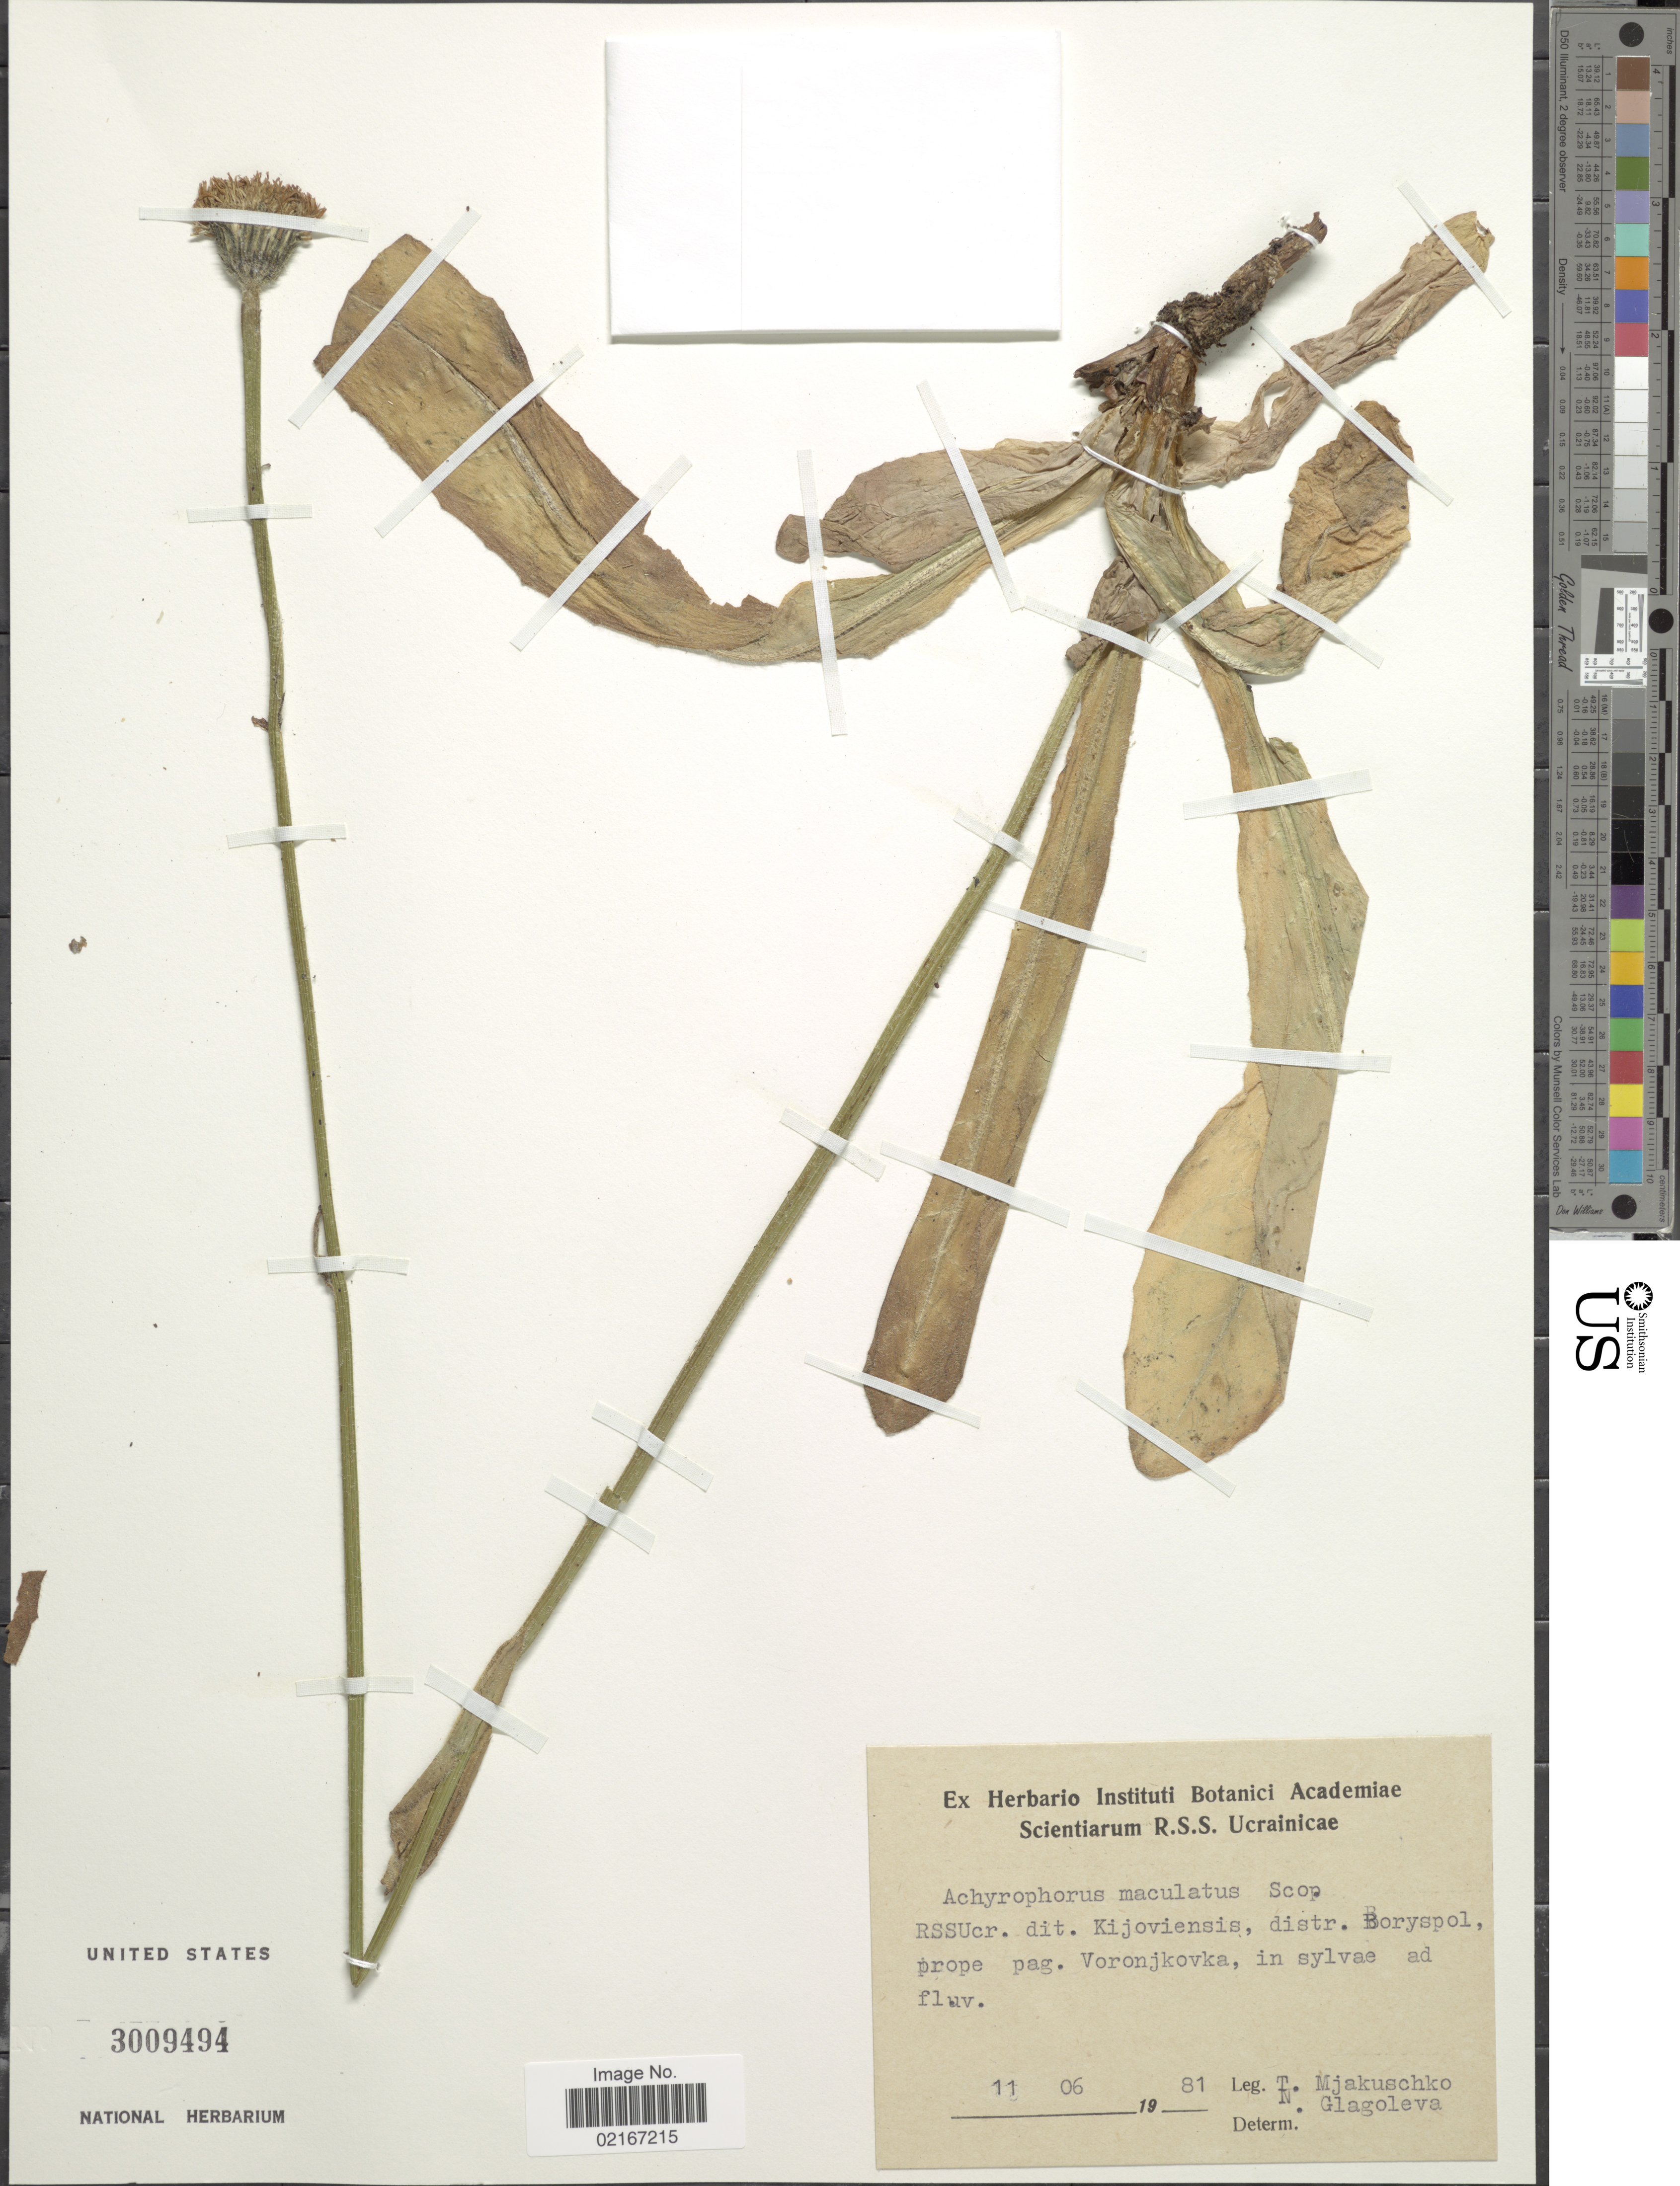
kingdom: Plantae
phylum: Tracheophyta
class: Magnoliopsida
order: Asterales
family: Asteraceae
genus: Hypochaeris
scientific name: Hypochaeris maculata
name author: L.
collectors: T. Mjakuschko & N. Glagoleva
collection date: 1981-06-11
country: Ukraine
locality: RSSU cr., dit. Kijoviensis, distr. Boryspol, prope pag. Voronjkovka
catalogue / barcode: US 3009494